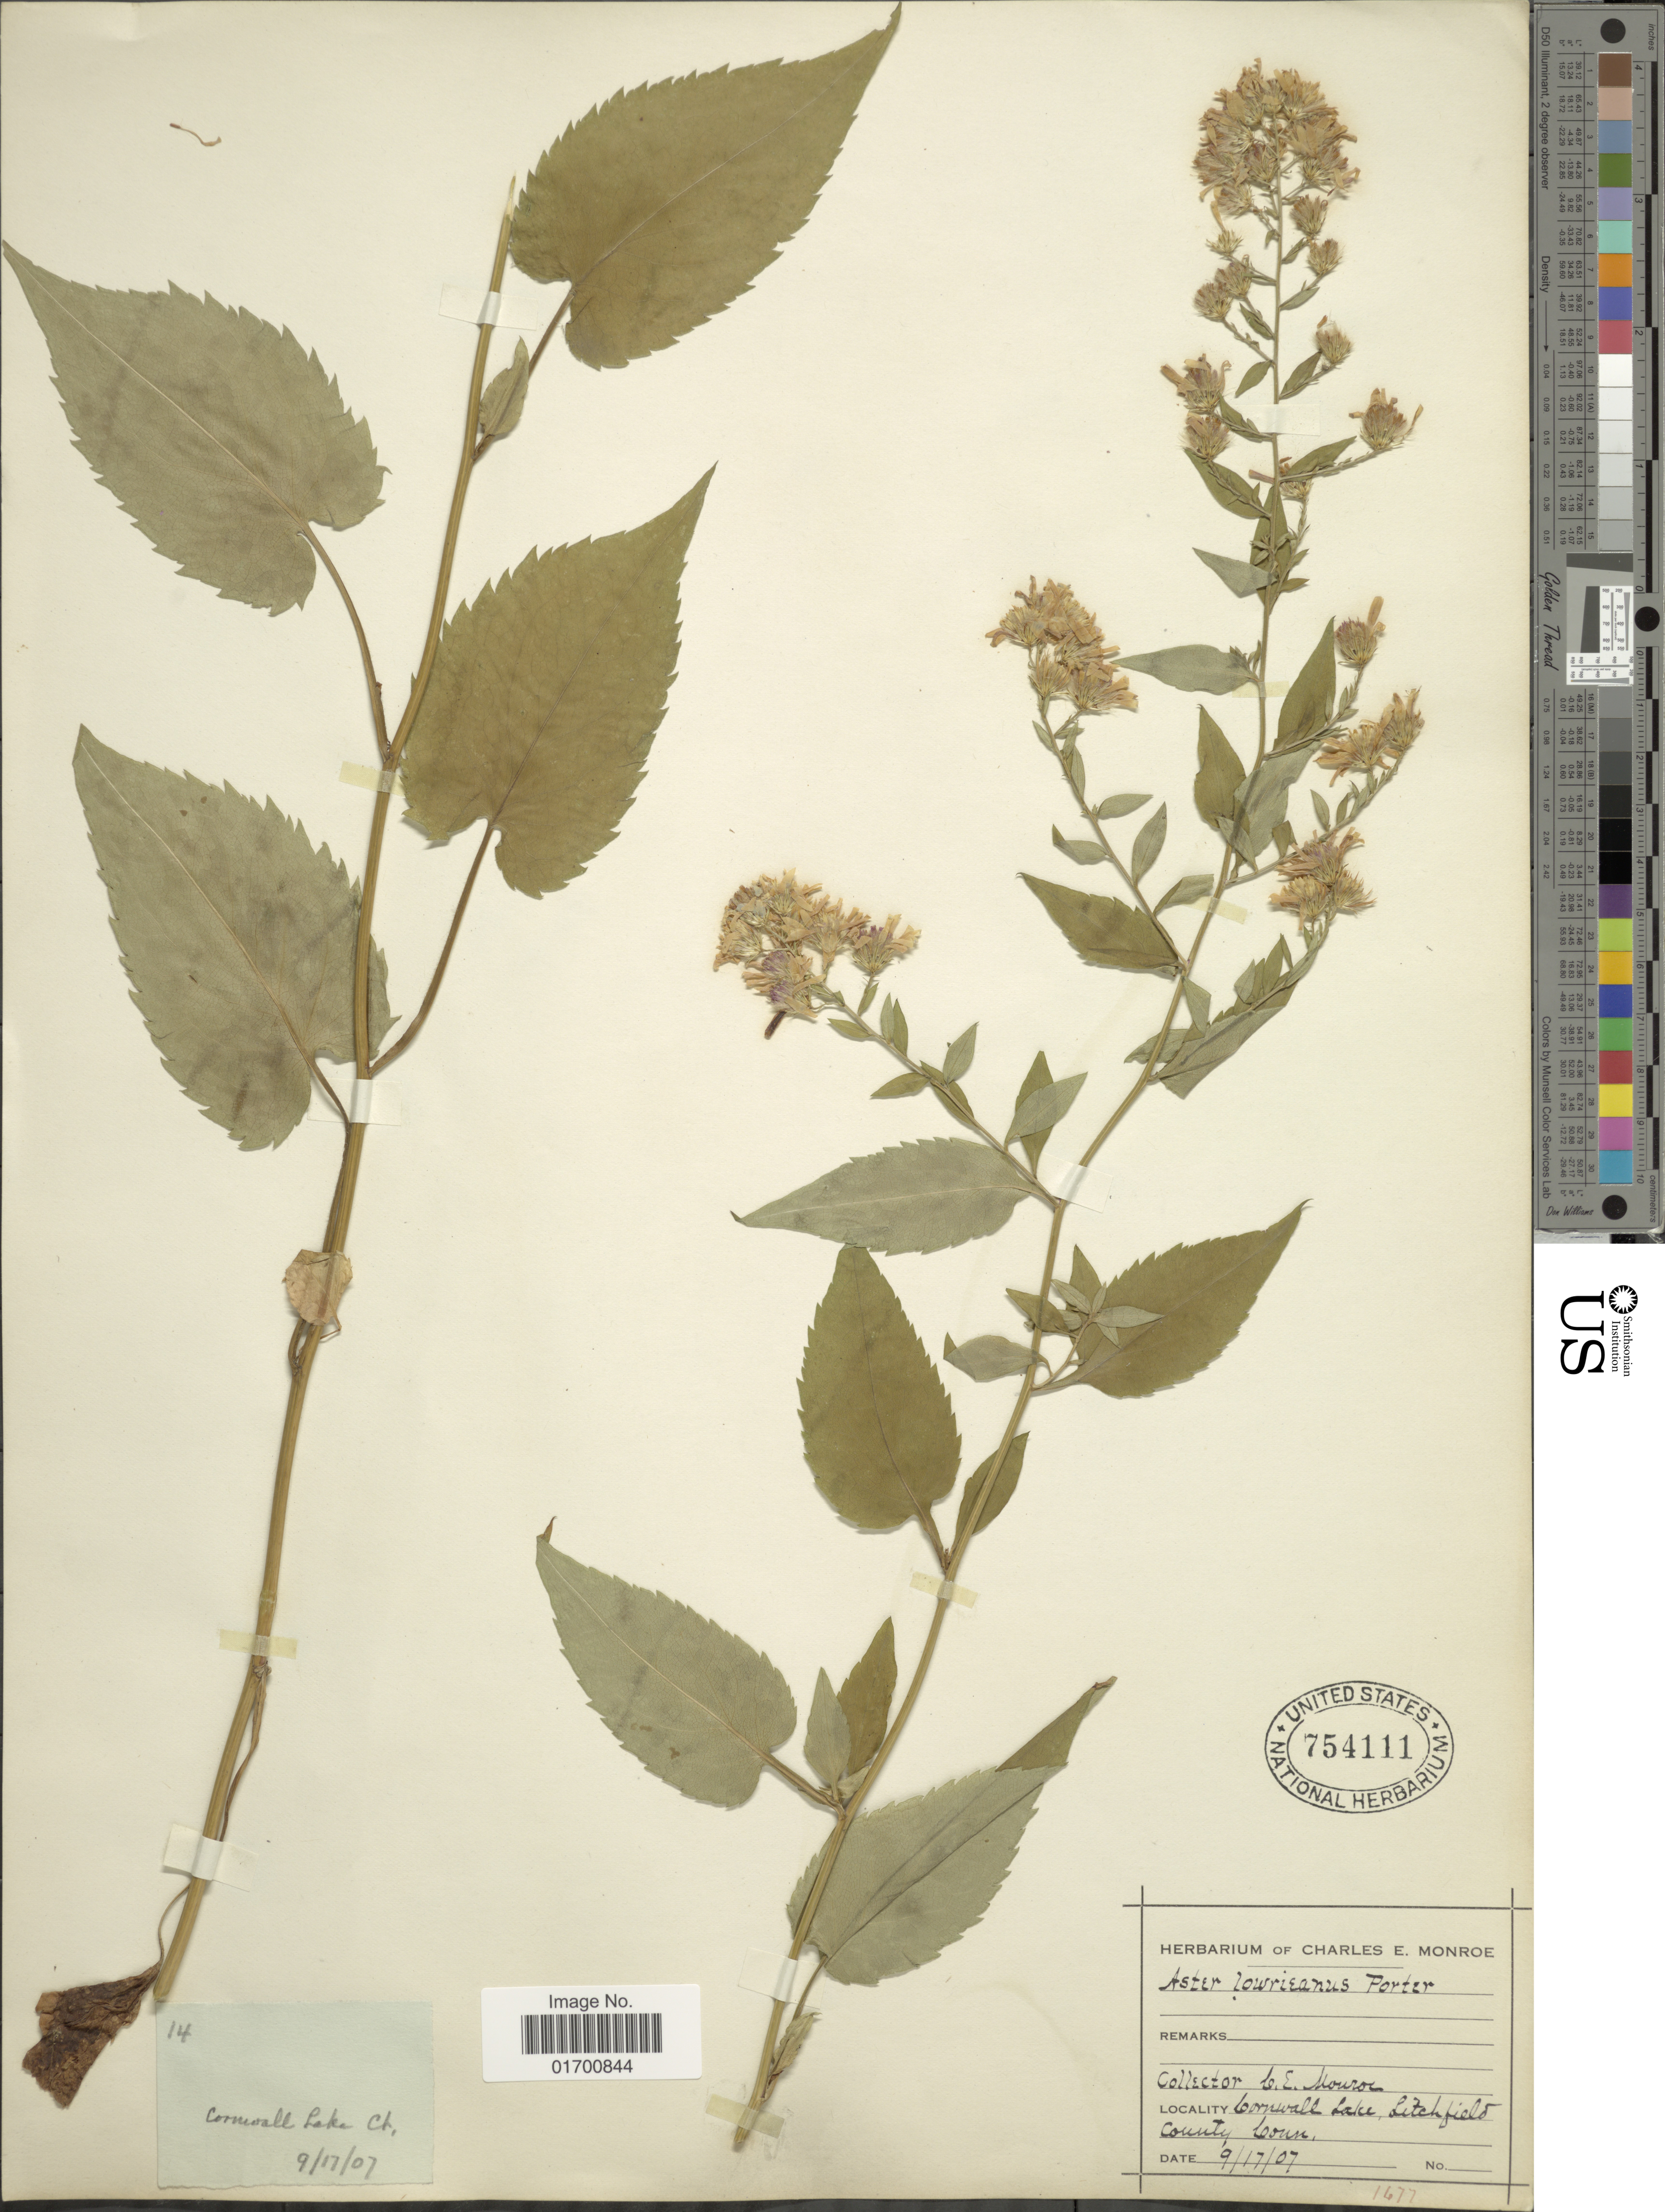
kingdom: Plantae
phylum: Tracheophyta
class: Magnoliopsida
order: Asterales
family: Asteraceae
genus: Symphyotrichum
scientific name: Symphyotrichum lowrieanum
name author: (Porter) G.L. Nesom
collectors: C. Monroe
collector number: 1677?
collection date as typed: Transcribed d/m/y: 17/9/7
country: United States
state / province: Connecticut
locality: Cornwall Lake, Litchfield County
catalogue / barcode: US 754111